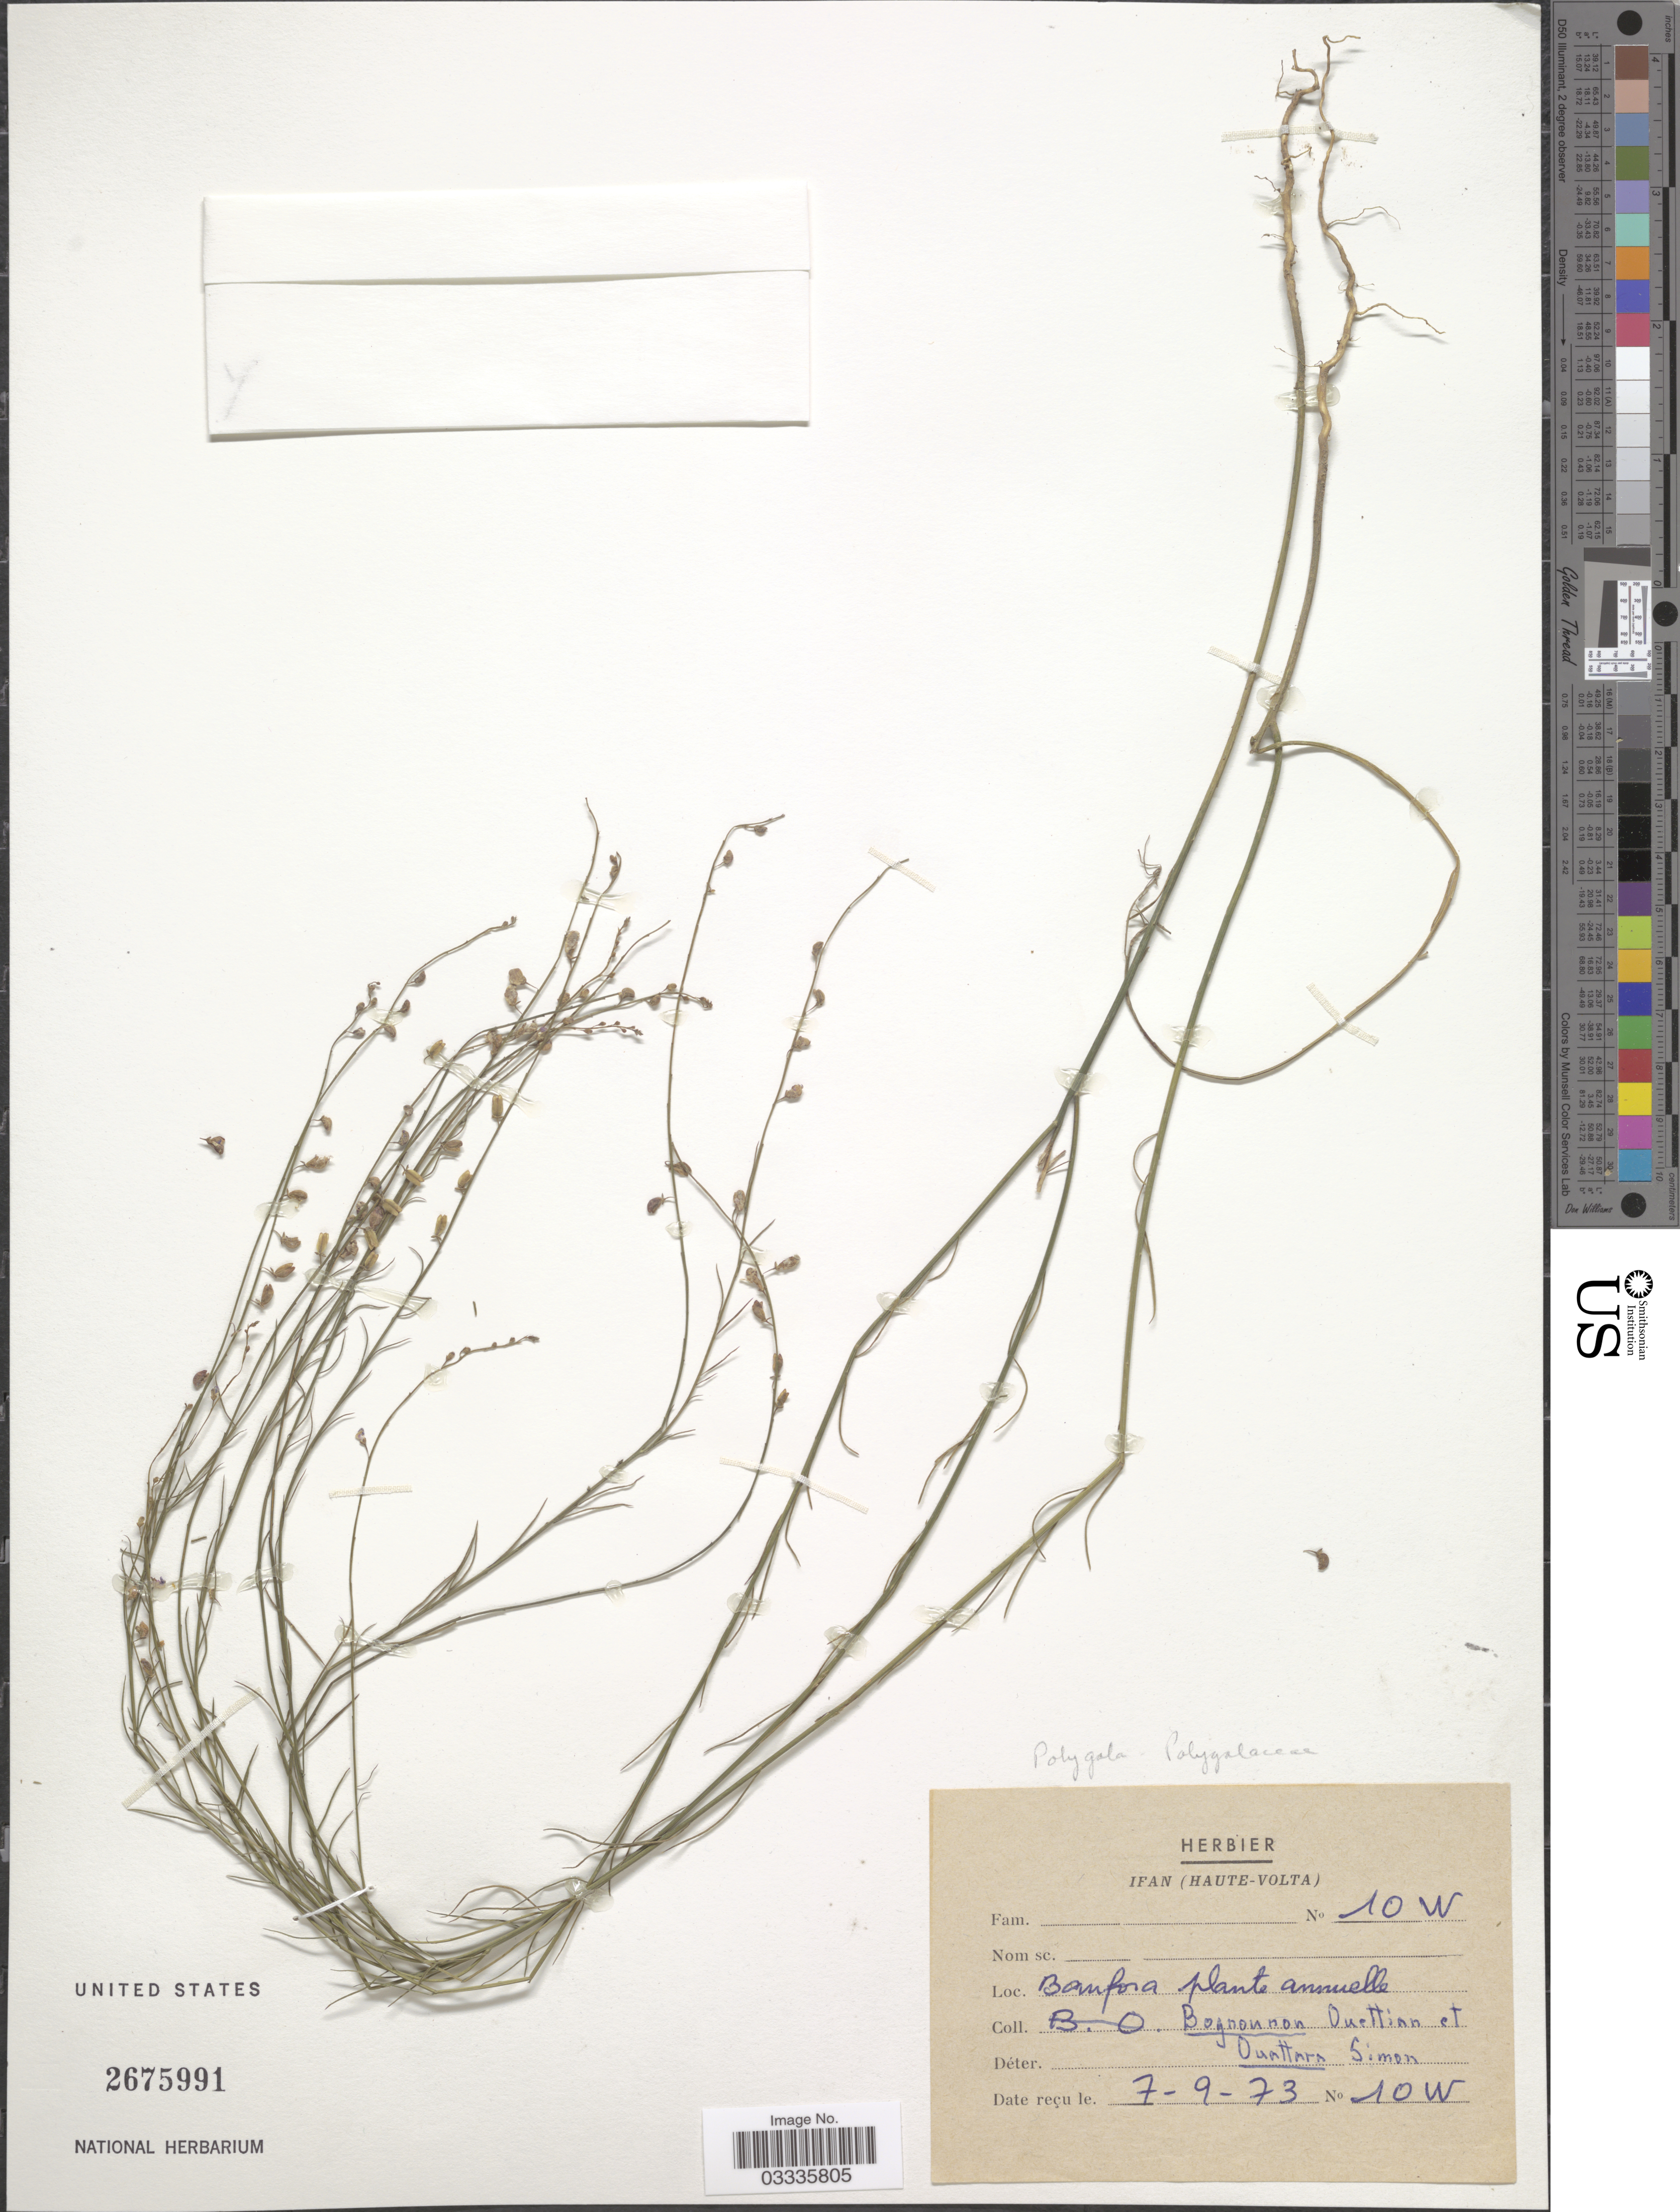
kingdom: Plantae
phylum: Tracheophyta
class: Magnoliopsida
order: Fabales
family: Polygalaceae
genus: Polygala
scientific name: Polygala sp.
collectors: O. Bognounon & S. Ouattara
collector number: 10W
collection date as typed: Transcribed d/m/y: 7/9/73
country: Burkina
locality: Banfora.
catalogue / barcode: US 2675991